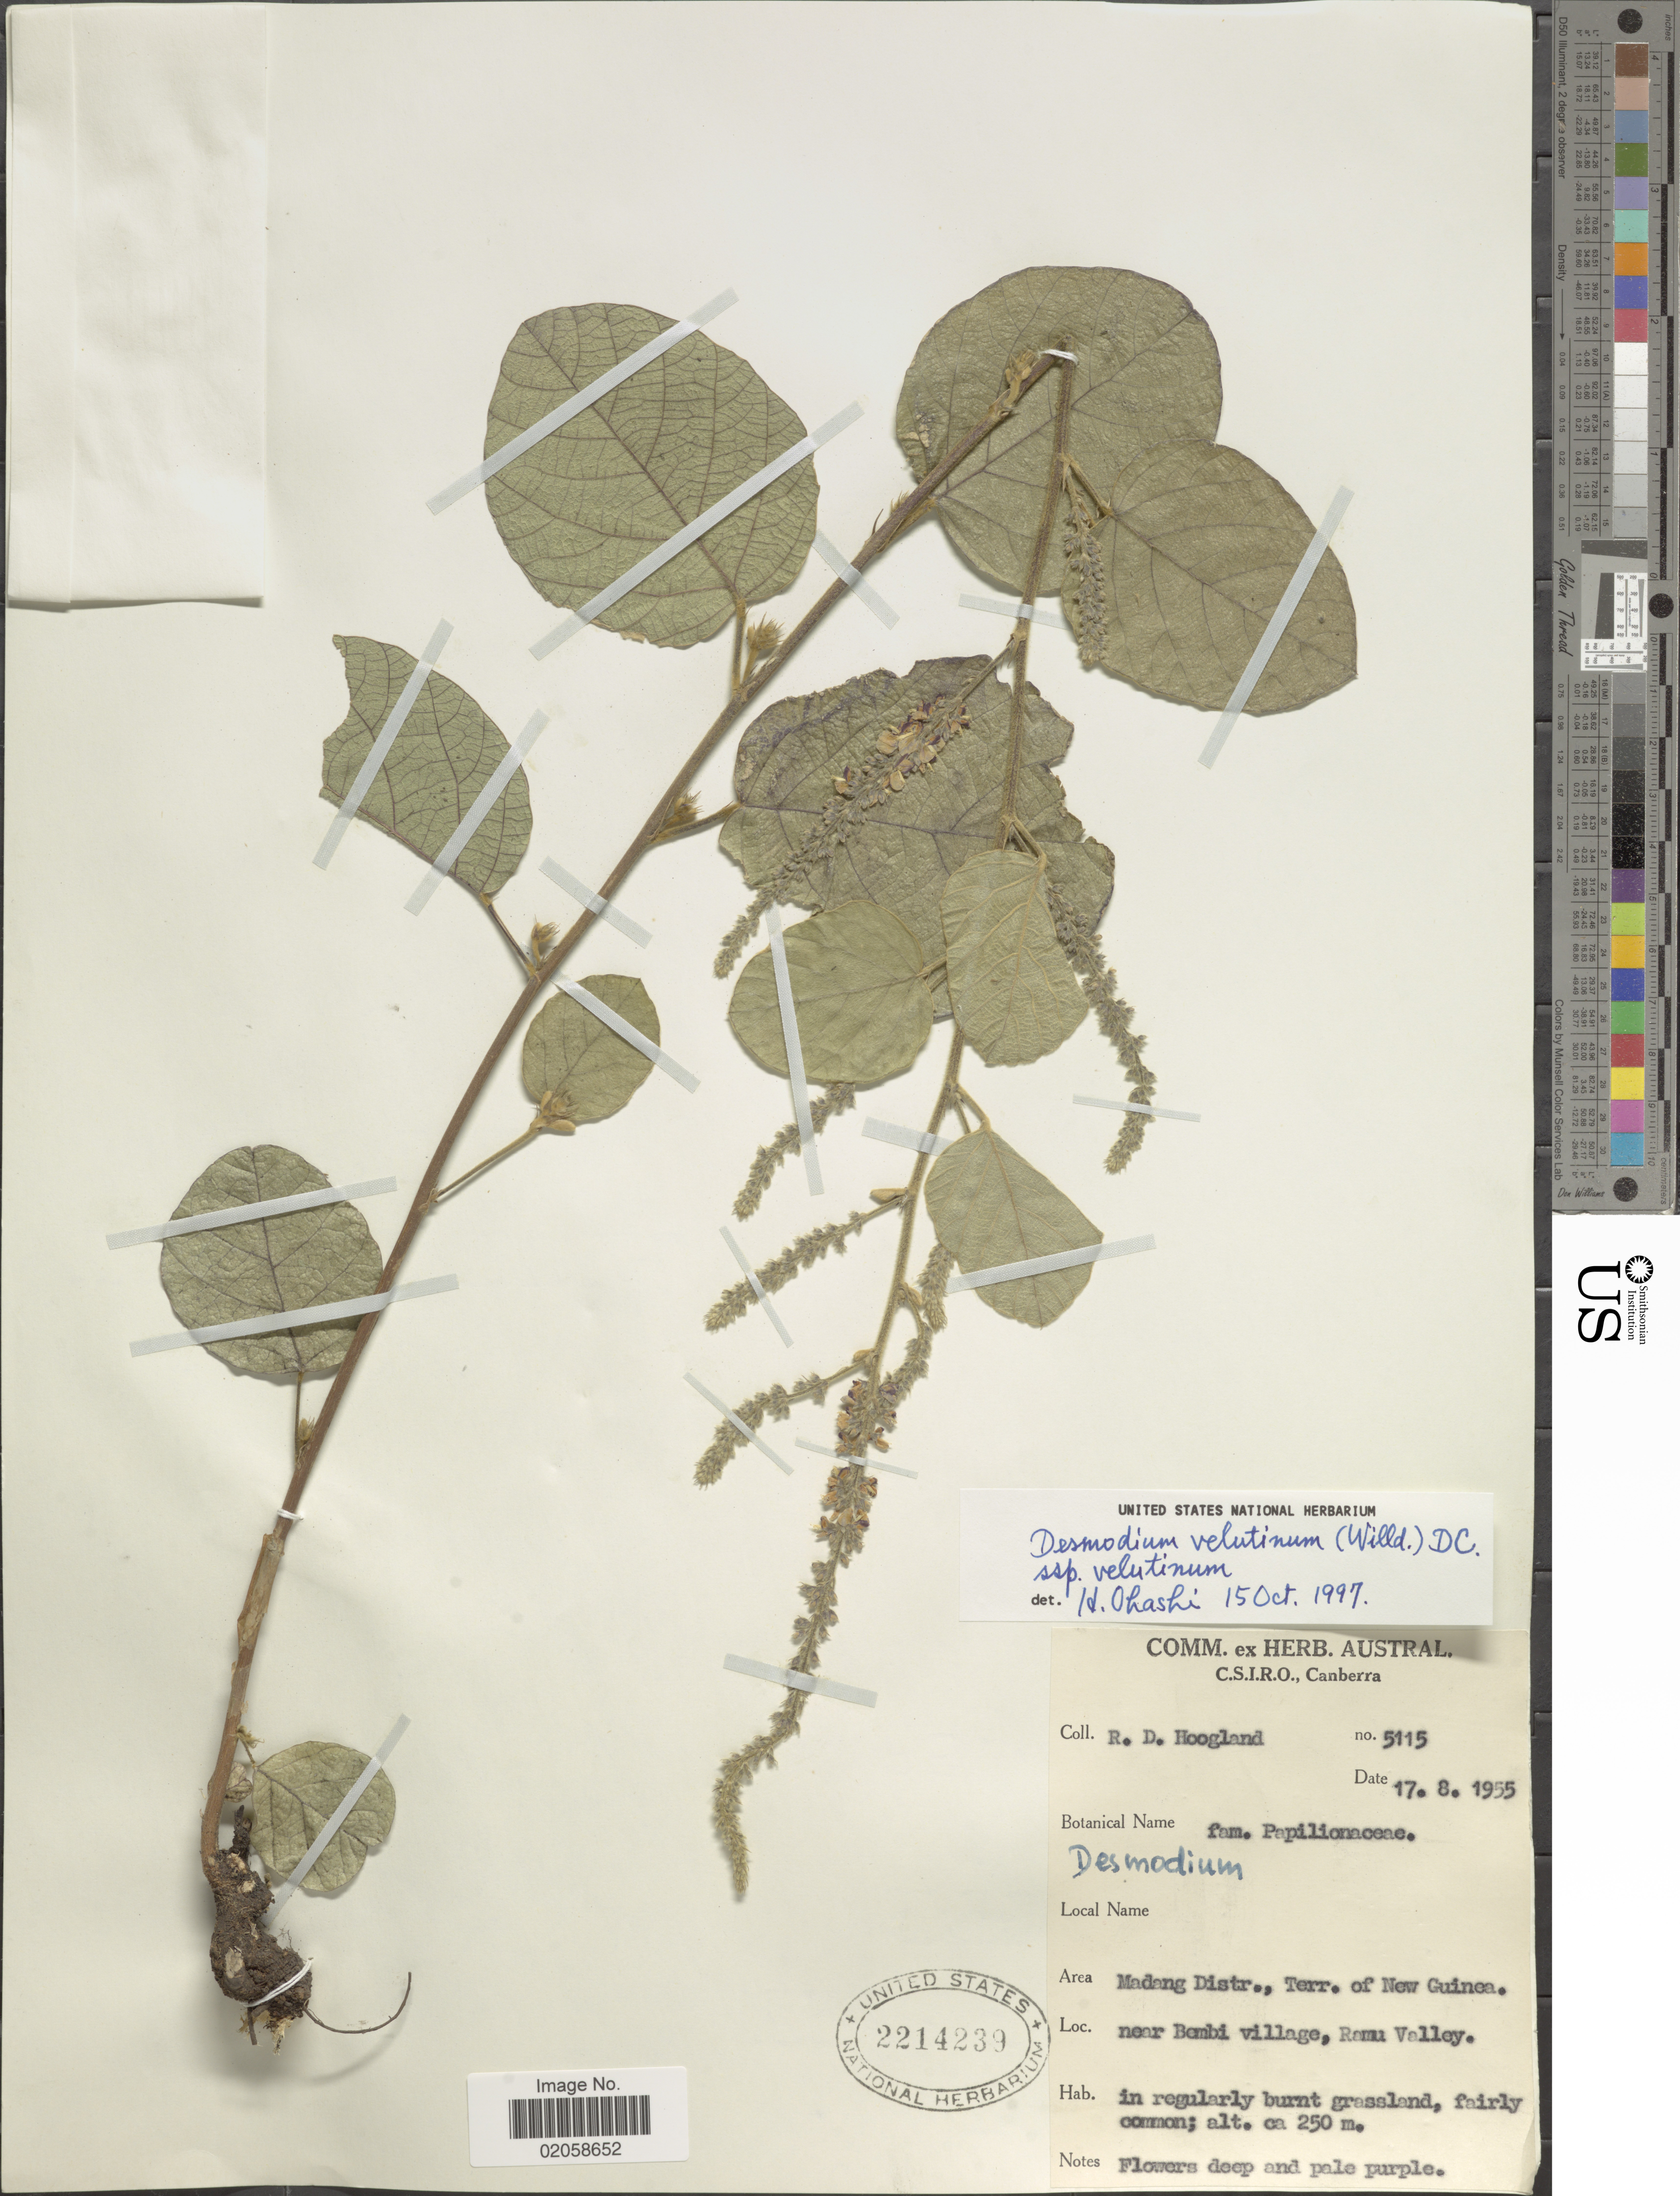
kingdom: Plantae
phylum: Tracheophyta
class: Magnoliopsida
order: Fabales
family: Fabaceae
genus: Polhillides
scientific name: Polhillides velutina subsp. velutina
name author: (Willd.) H. Ohashi & K. Ohashi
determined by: Strong, Mark T., (BOT), Smithsonian Institution - National Museum of Natural History (UNITED STATES)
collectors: R. D. Hoogland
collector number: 5115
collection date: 1955-08-17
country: Papua New Guinea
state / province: Madang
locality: Madang Distr, Terr. of New Guinea, near Bembi village, Ramu Valley [interpreted]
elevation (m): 250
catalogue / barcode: US 2214239